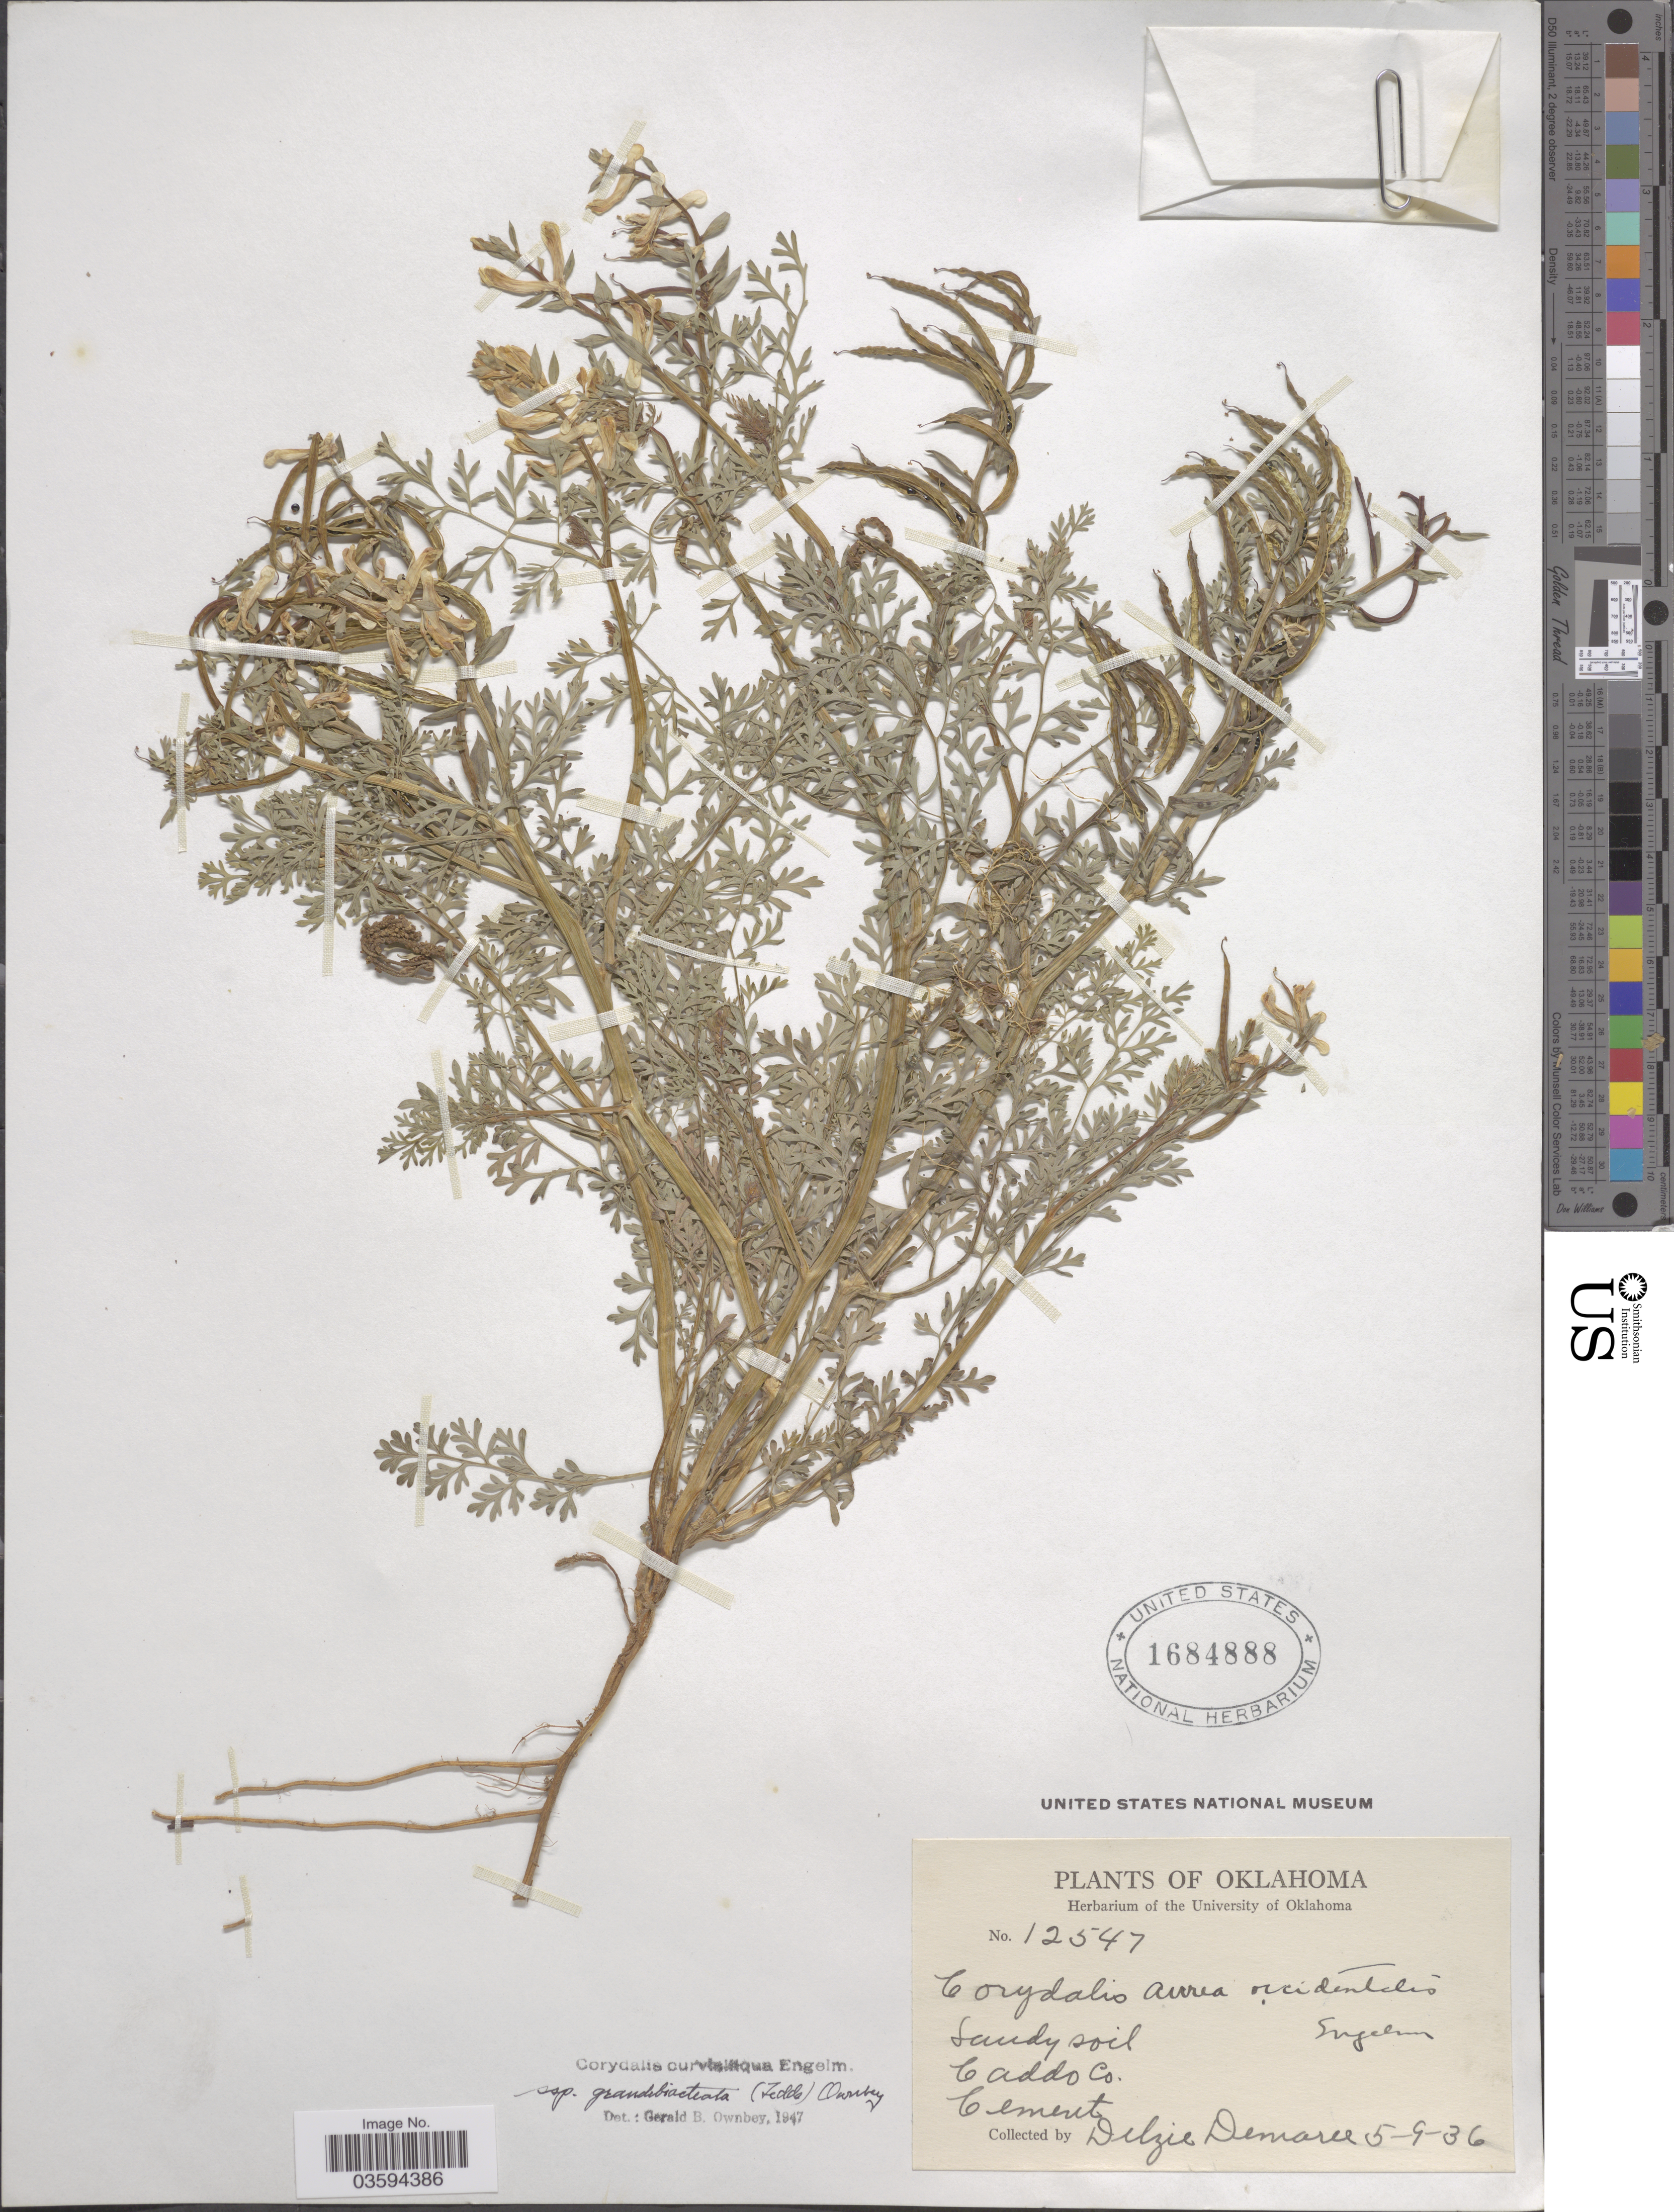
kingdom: Plantae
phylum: Tracheophyta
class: Magnoliopsida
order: Ranunculales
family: Papaveraceae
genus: Corydalis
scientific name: Corydalis curvisiliqua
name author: (A. Gray) Engelm. ex A. Gray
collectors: D. Demaree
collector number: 12547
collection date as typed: Transcribed d/m/y: 9/5/36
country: United States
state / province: Oklahoma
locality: Caddo Co. Clement.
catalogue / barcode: US 1684888